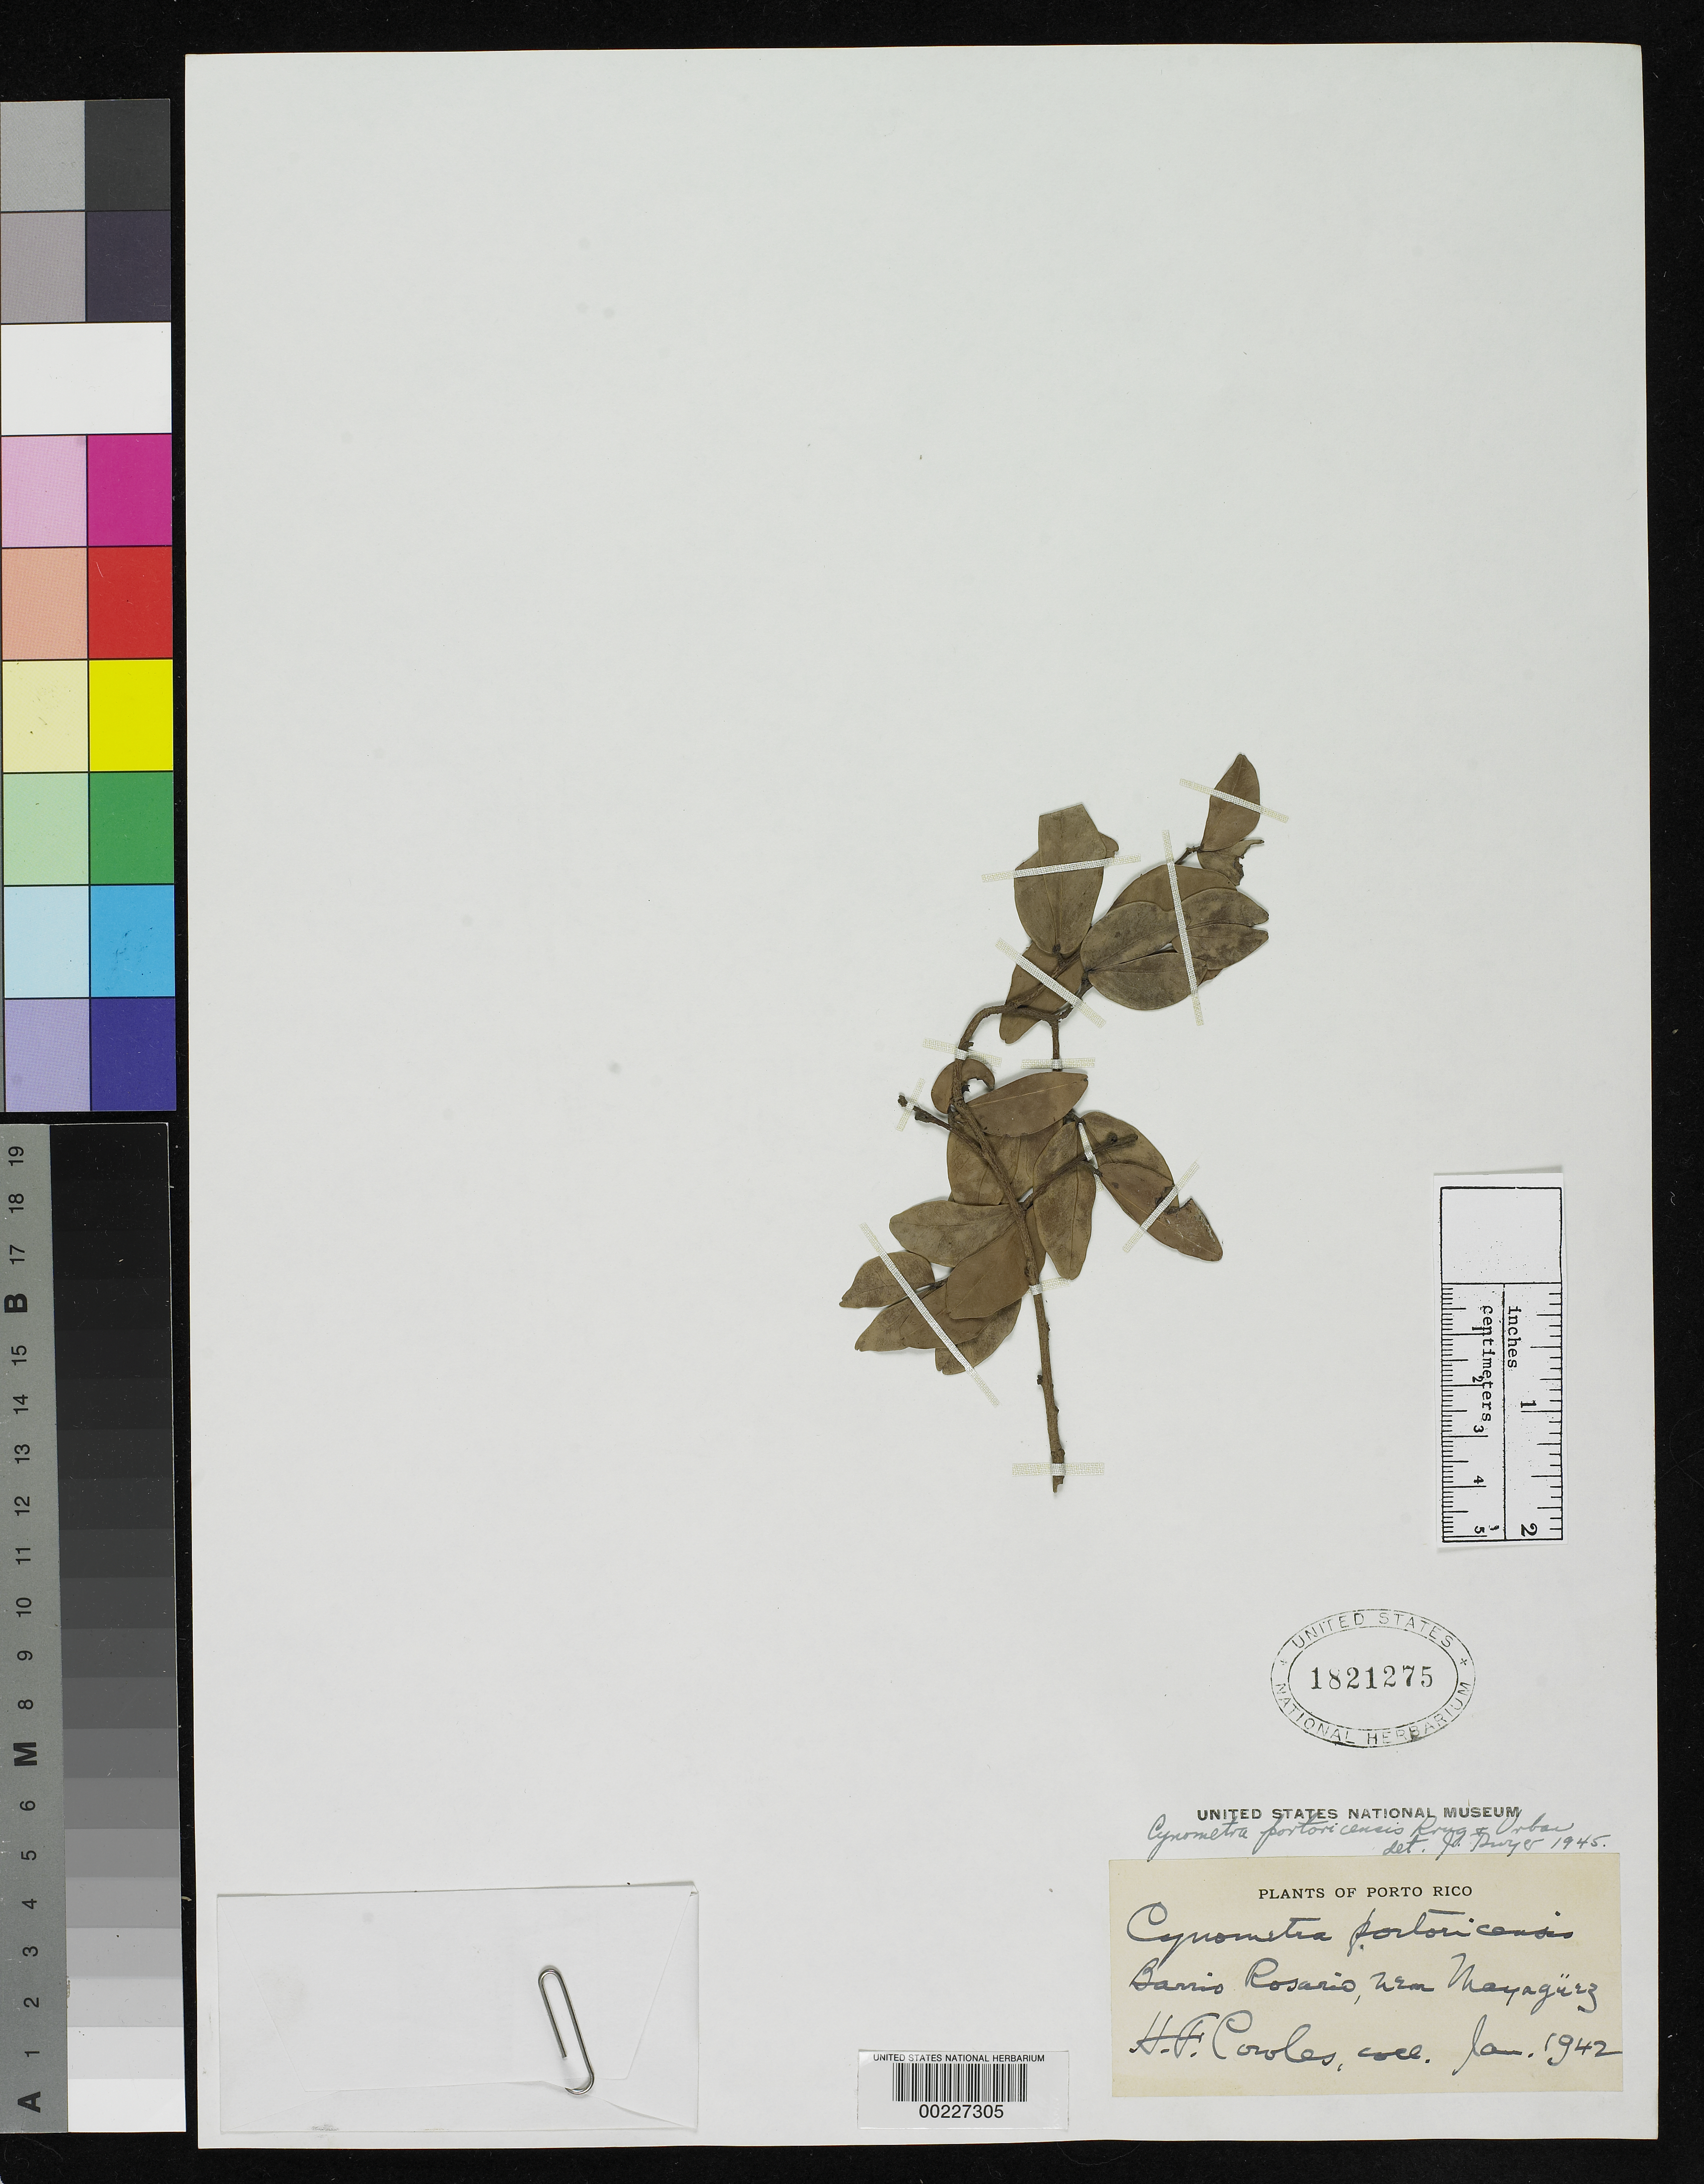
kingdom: Plantae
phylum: Tracheophyta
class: Magnoliopsida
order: Fabales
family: Fabaceae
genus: Cynometra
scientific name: Cynometra portoricensis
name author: Krug & Urb.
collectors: H. Cowles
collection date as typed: Jan 1942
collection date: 1942-01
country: Puerto Rico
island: Greater Antilles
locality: Barrio rosario, near mayaguez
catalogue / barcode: US 1821275